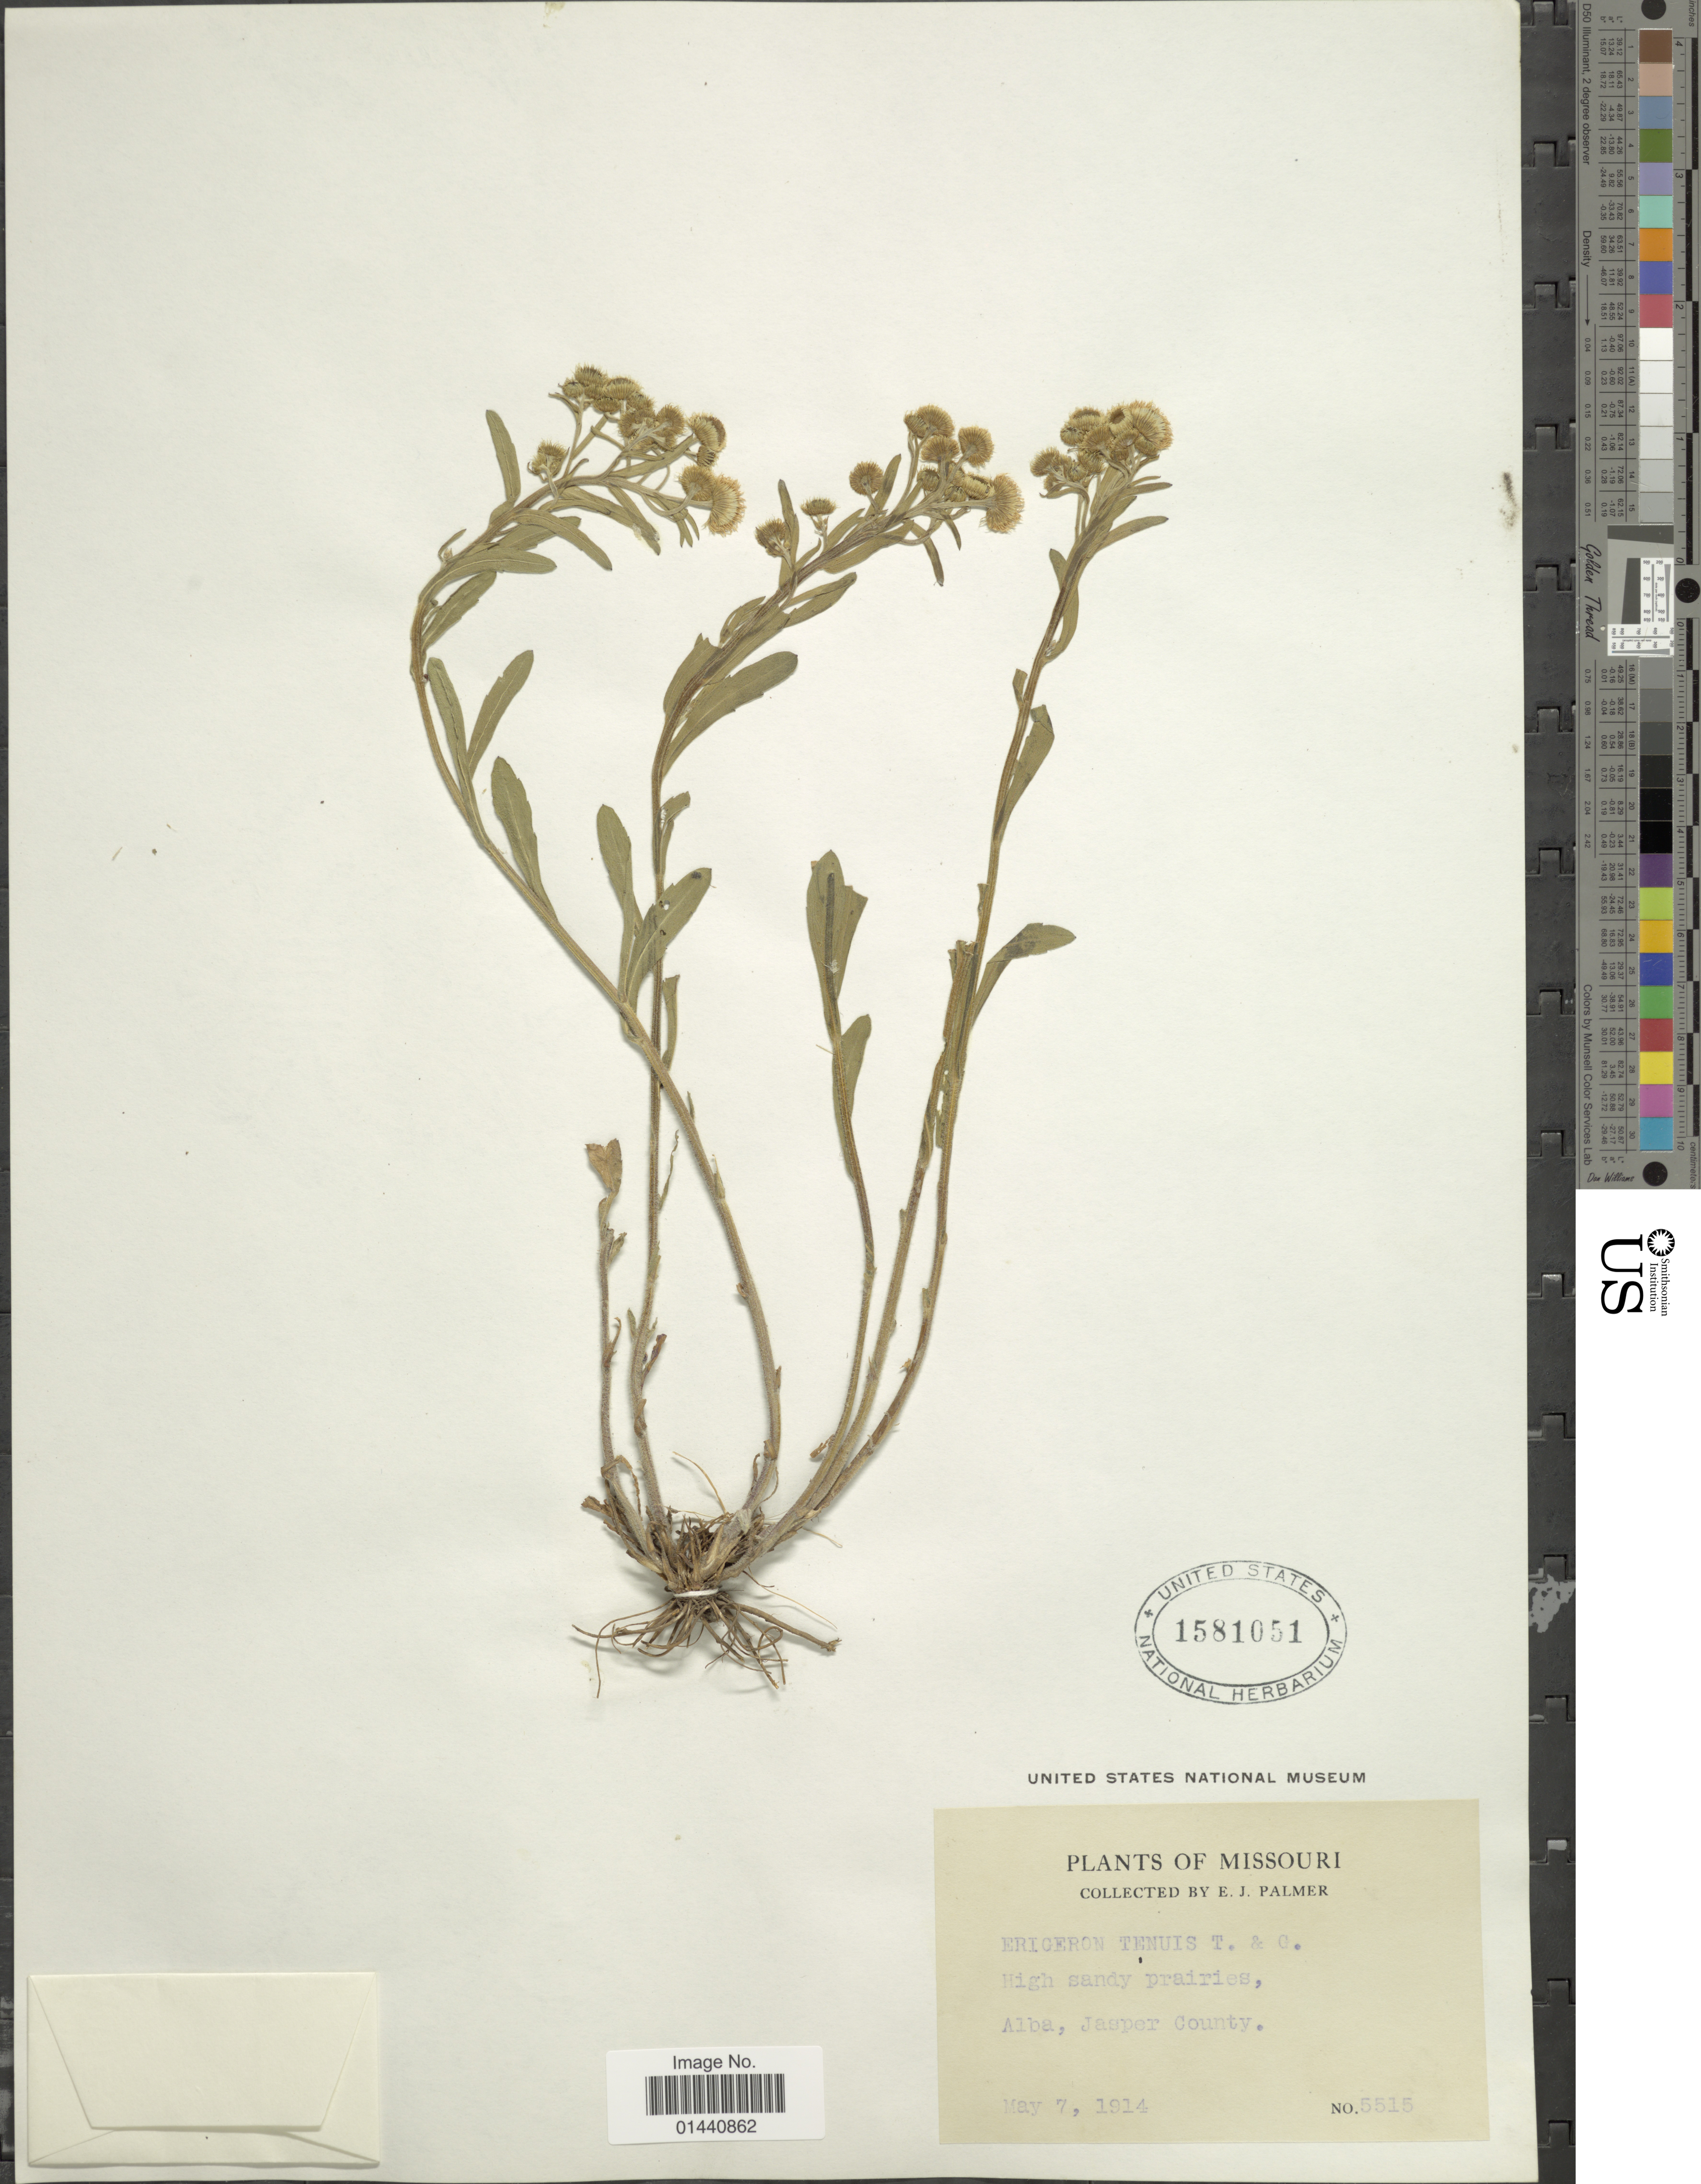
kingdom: Plantae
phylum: Tracheophyta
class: Magnoliopsida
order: Asterales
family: Asteraceae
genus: Erigeron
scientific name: Erigeron tenuis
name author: Torr. & A. Gray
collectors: E. J. Palmer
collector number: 5515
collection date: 1914-05-07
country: United States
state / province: Missouri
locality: Alba, Jasper County.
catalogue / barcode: US 1581051